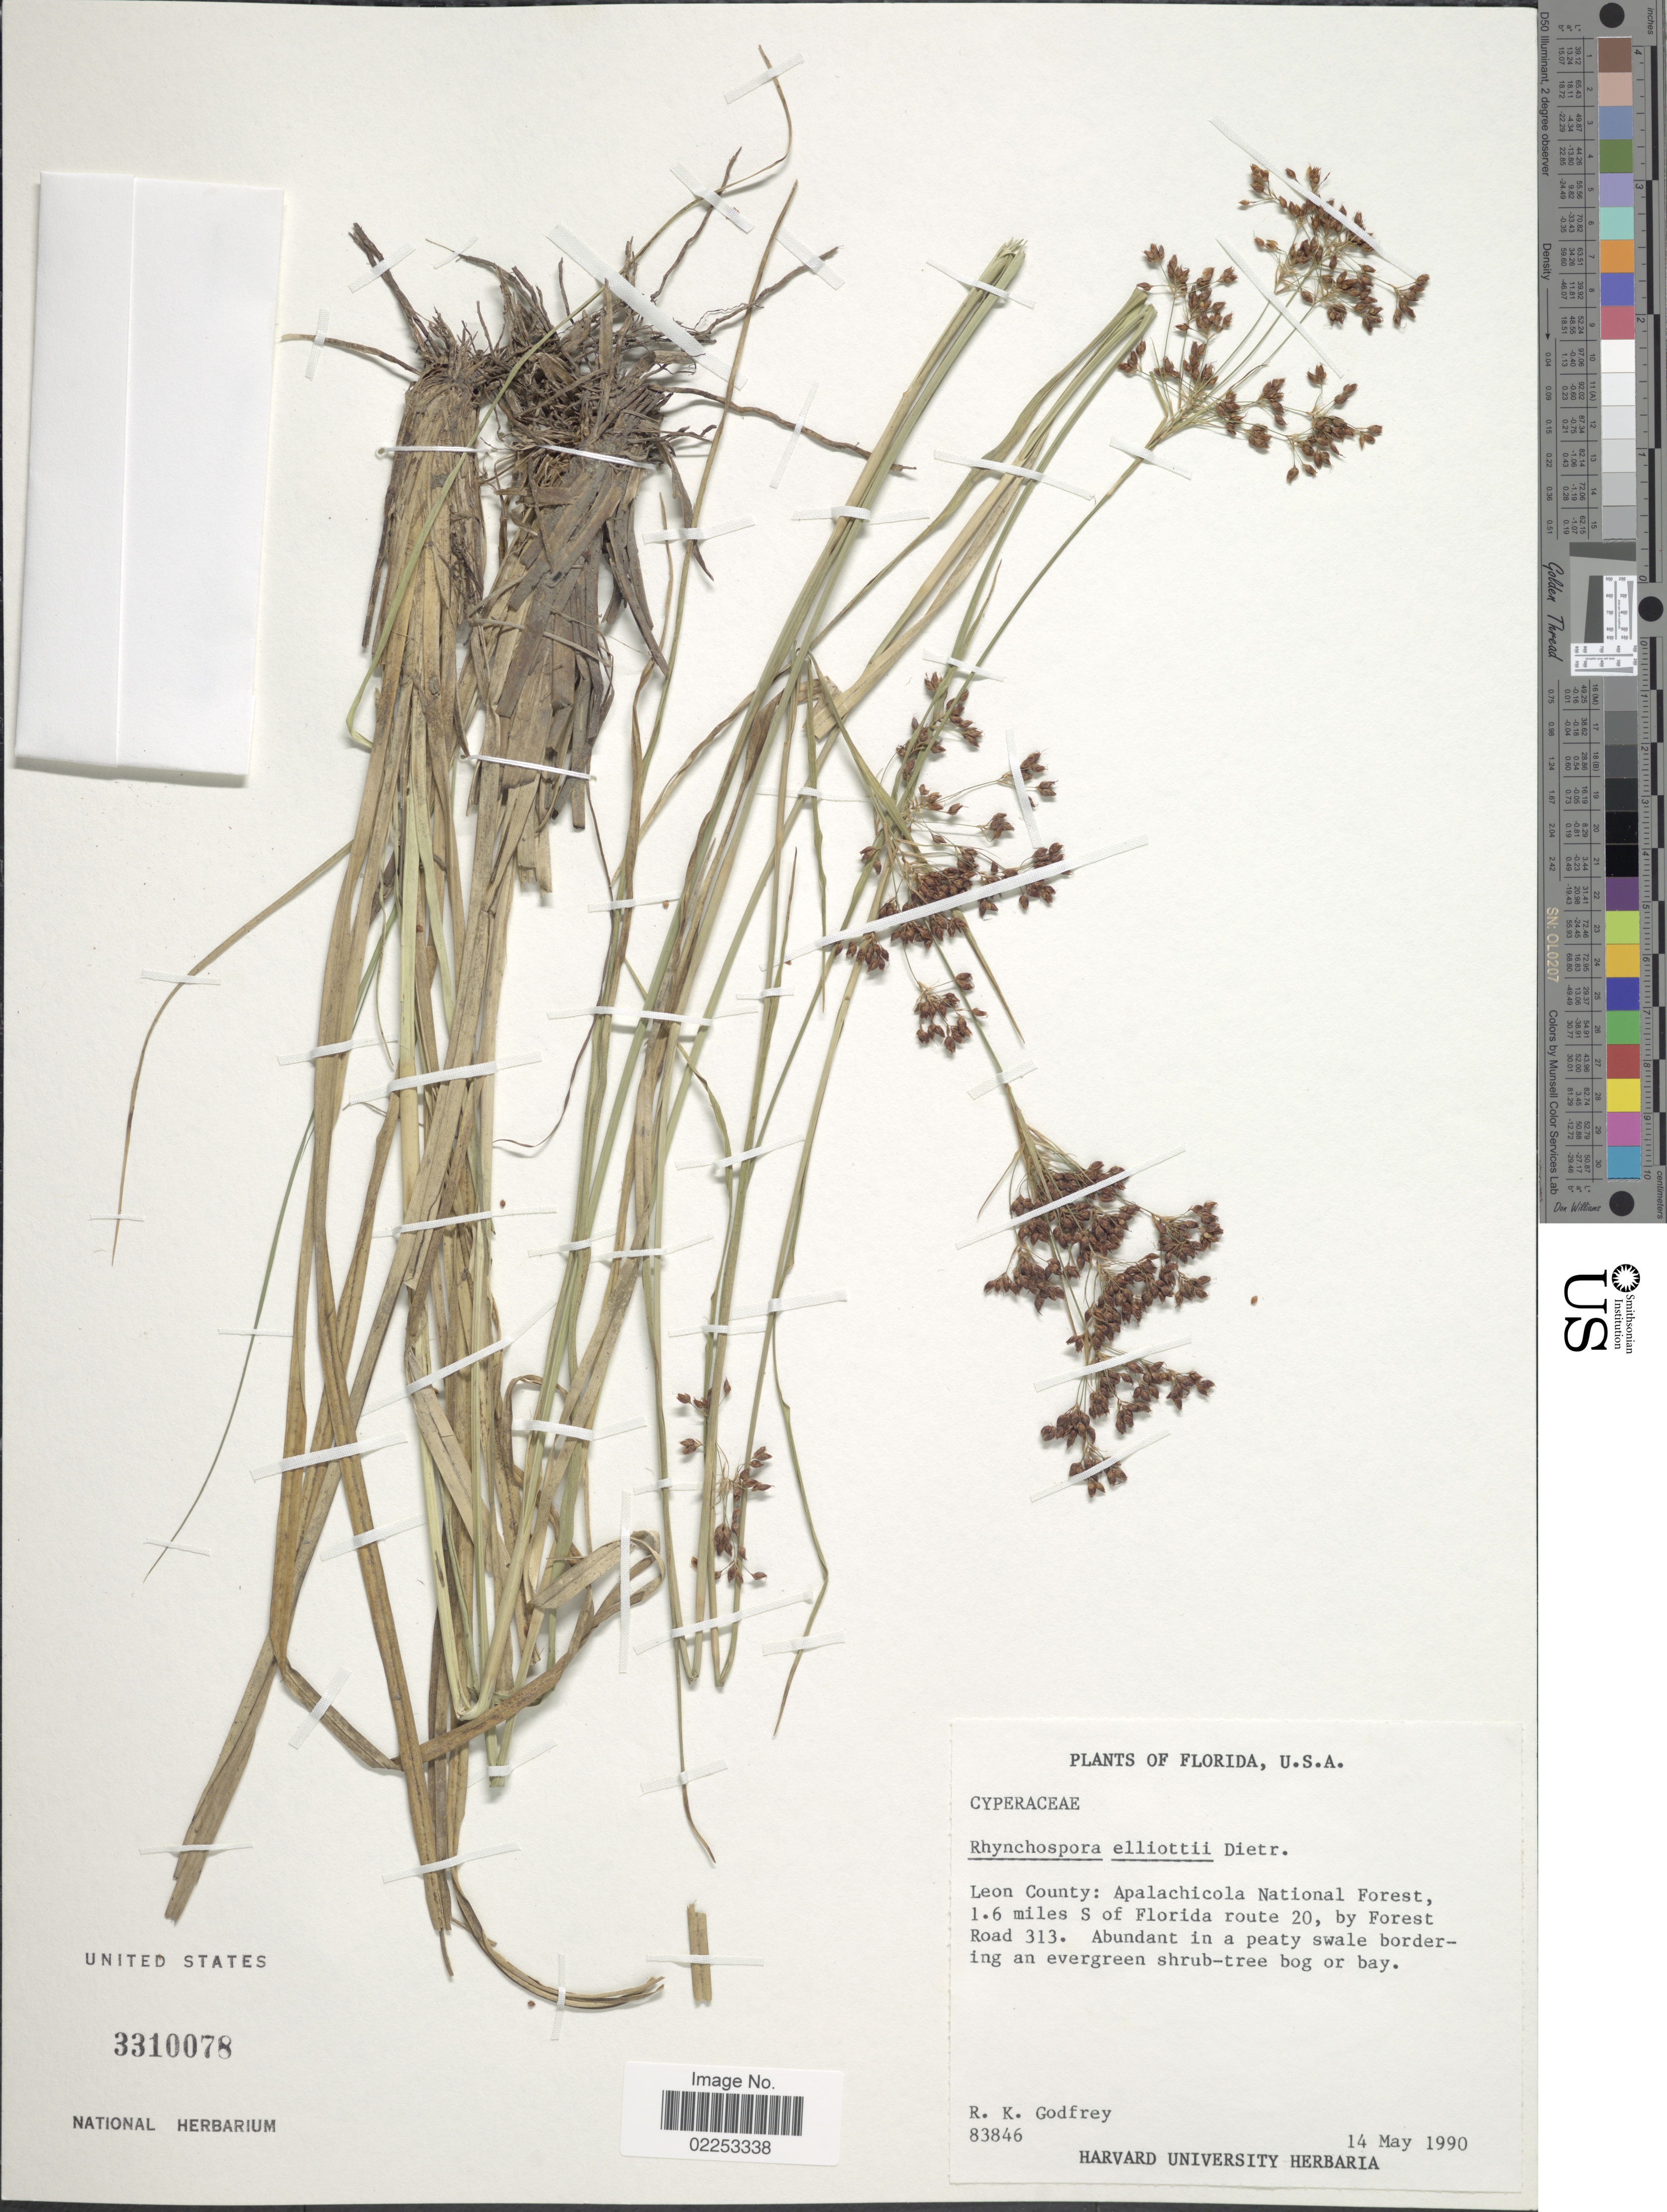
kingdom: Plantae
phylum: Tracheophyta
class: Liliopsida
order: Poales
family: Cyperaceae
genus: Rhynchospora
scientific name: Rhynchospora elliottii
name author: A. Dietr.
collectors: R. K. Godfrey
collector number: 83846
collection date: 1990-05-14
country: United States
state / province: Florida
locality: Leon County: Apalachicola National Forest, 1.6 miles S of Florida route 20, by Forest Road 313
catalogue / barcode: US 3310078